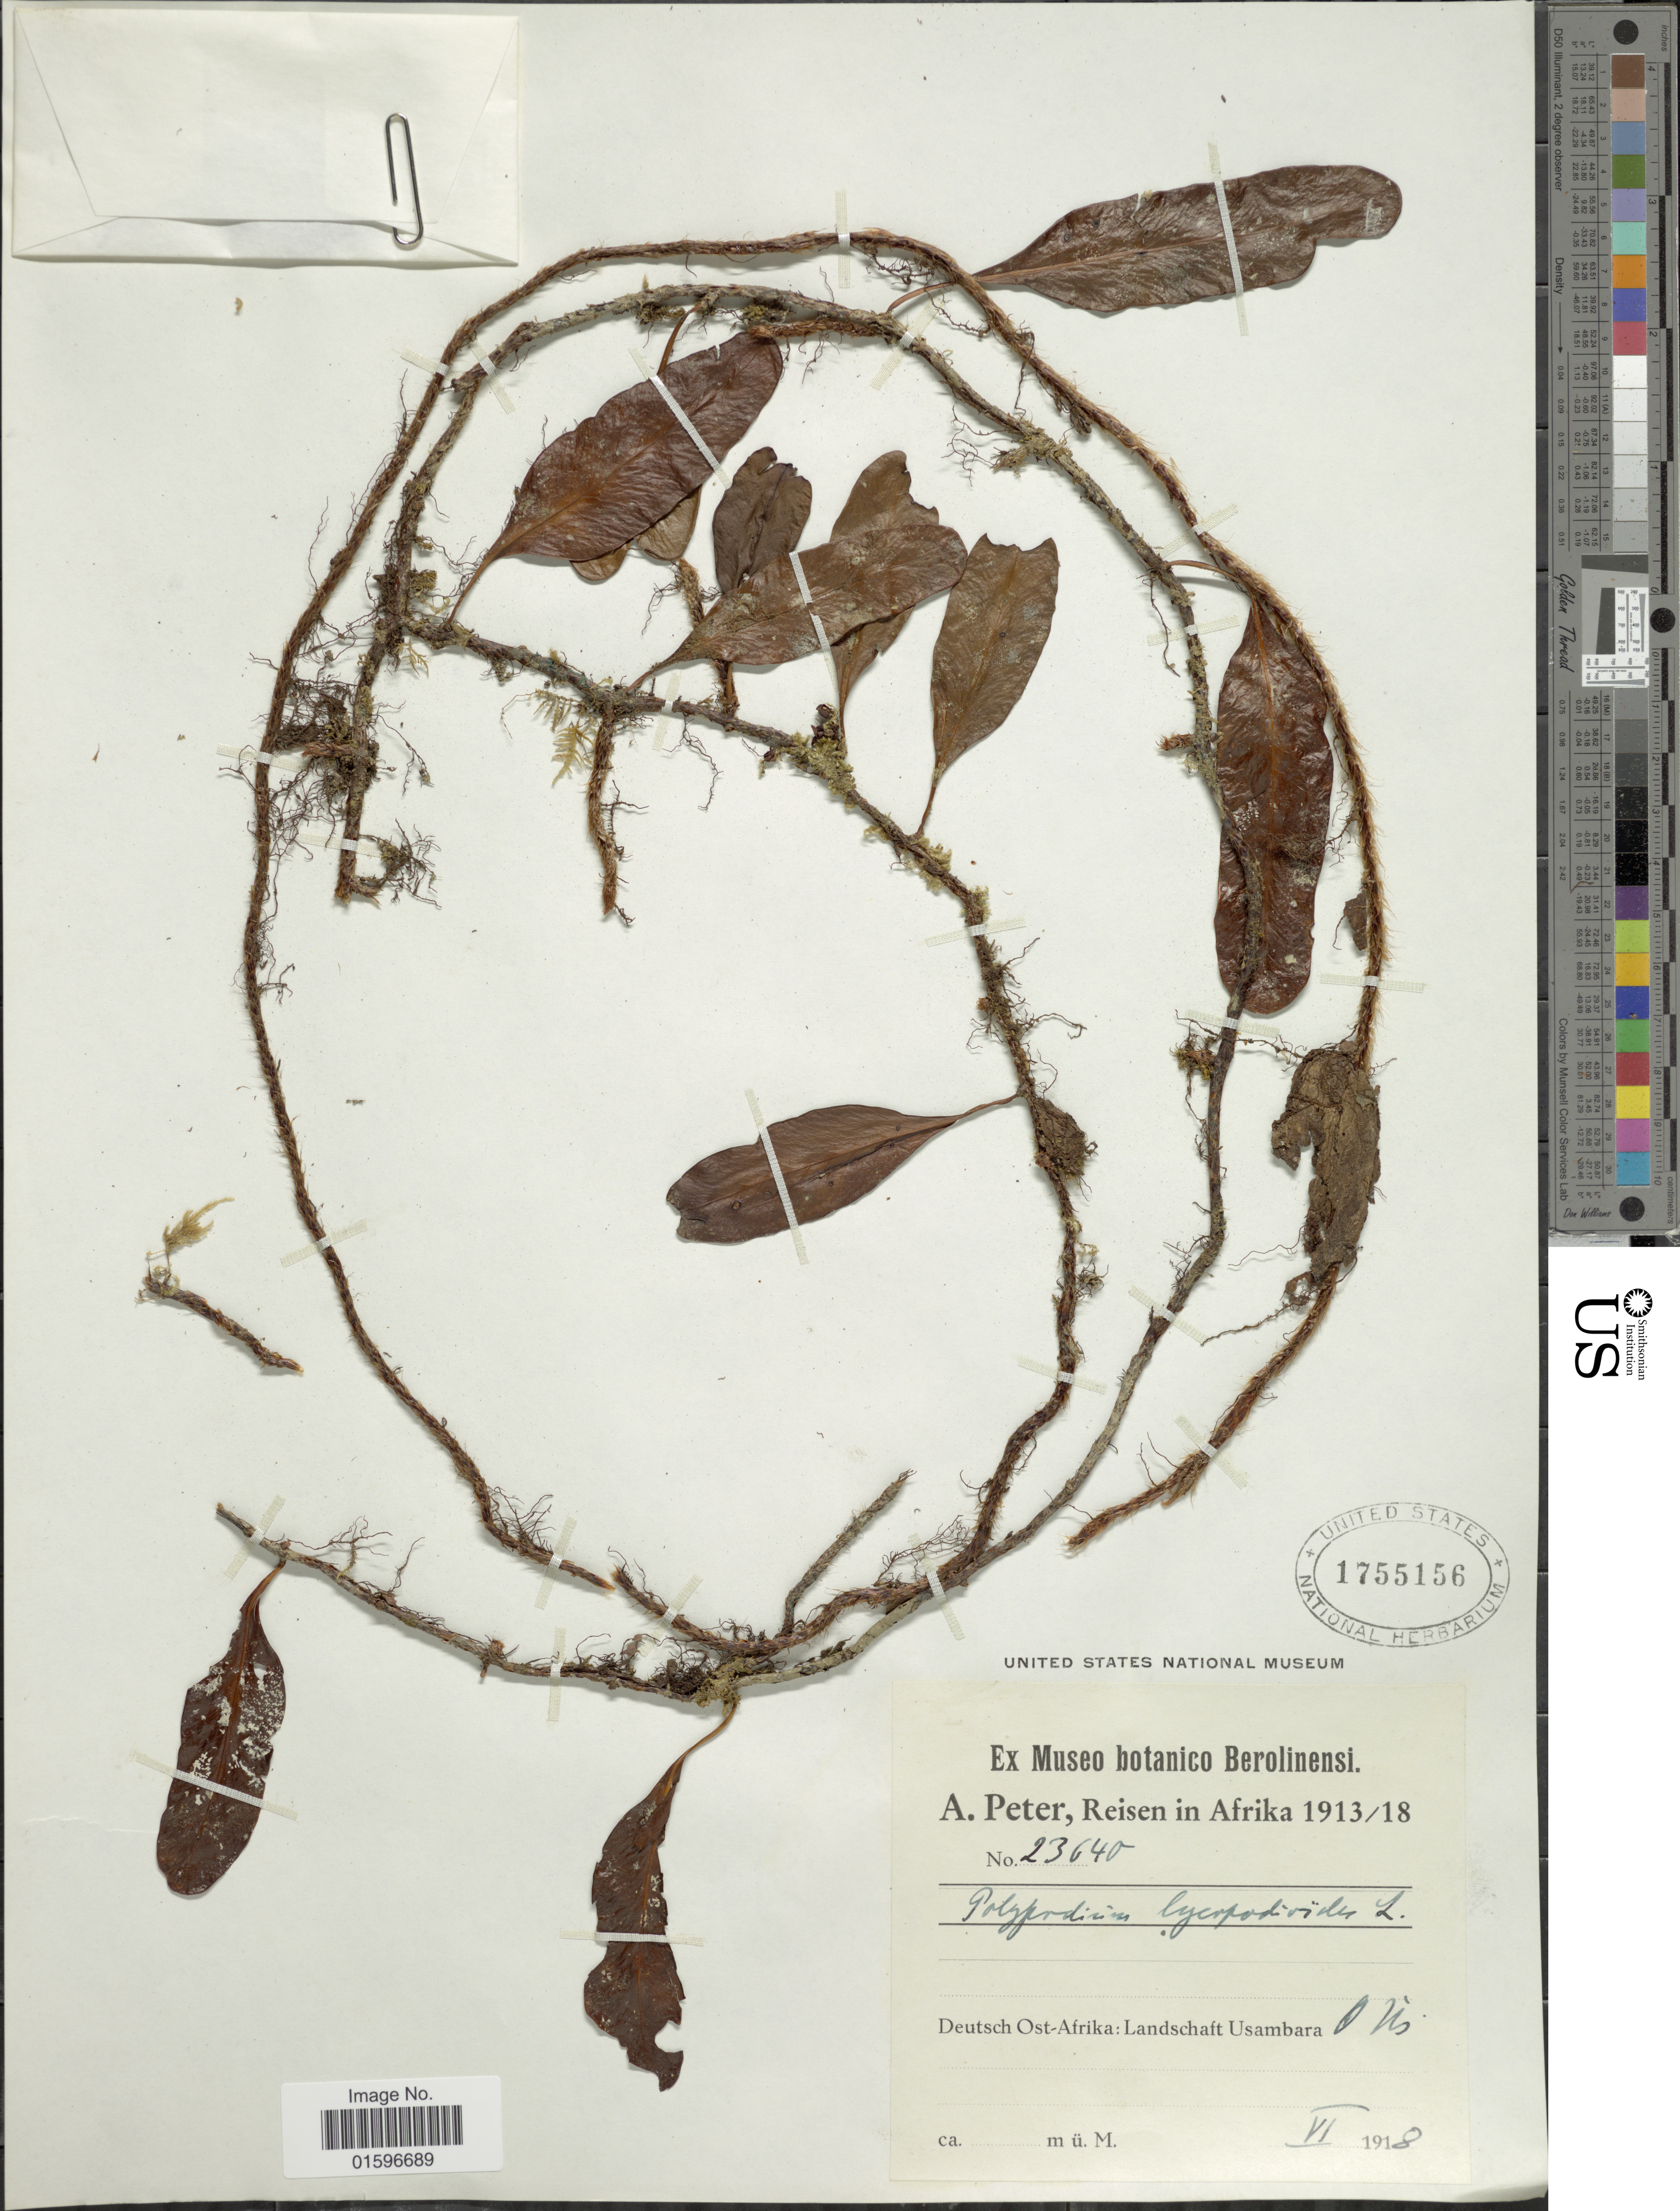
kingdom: Plantae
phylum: Tracheophyta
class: Polypodiopsida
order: Polypodiales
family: Polypodiaceae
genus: Polypodium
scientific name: Polypodium lycopodioides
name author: L.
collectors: A. Peter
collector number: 23640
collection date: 1918-06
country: Tanzania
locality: Deutsch Ost-Afrika: Landschaft Usambara O. Ws.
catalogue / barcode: US 1755156